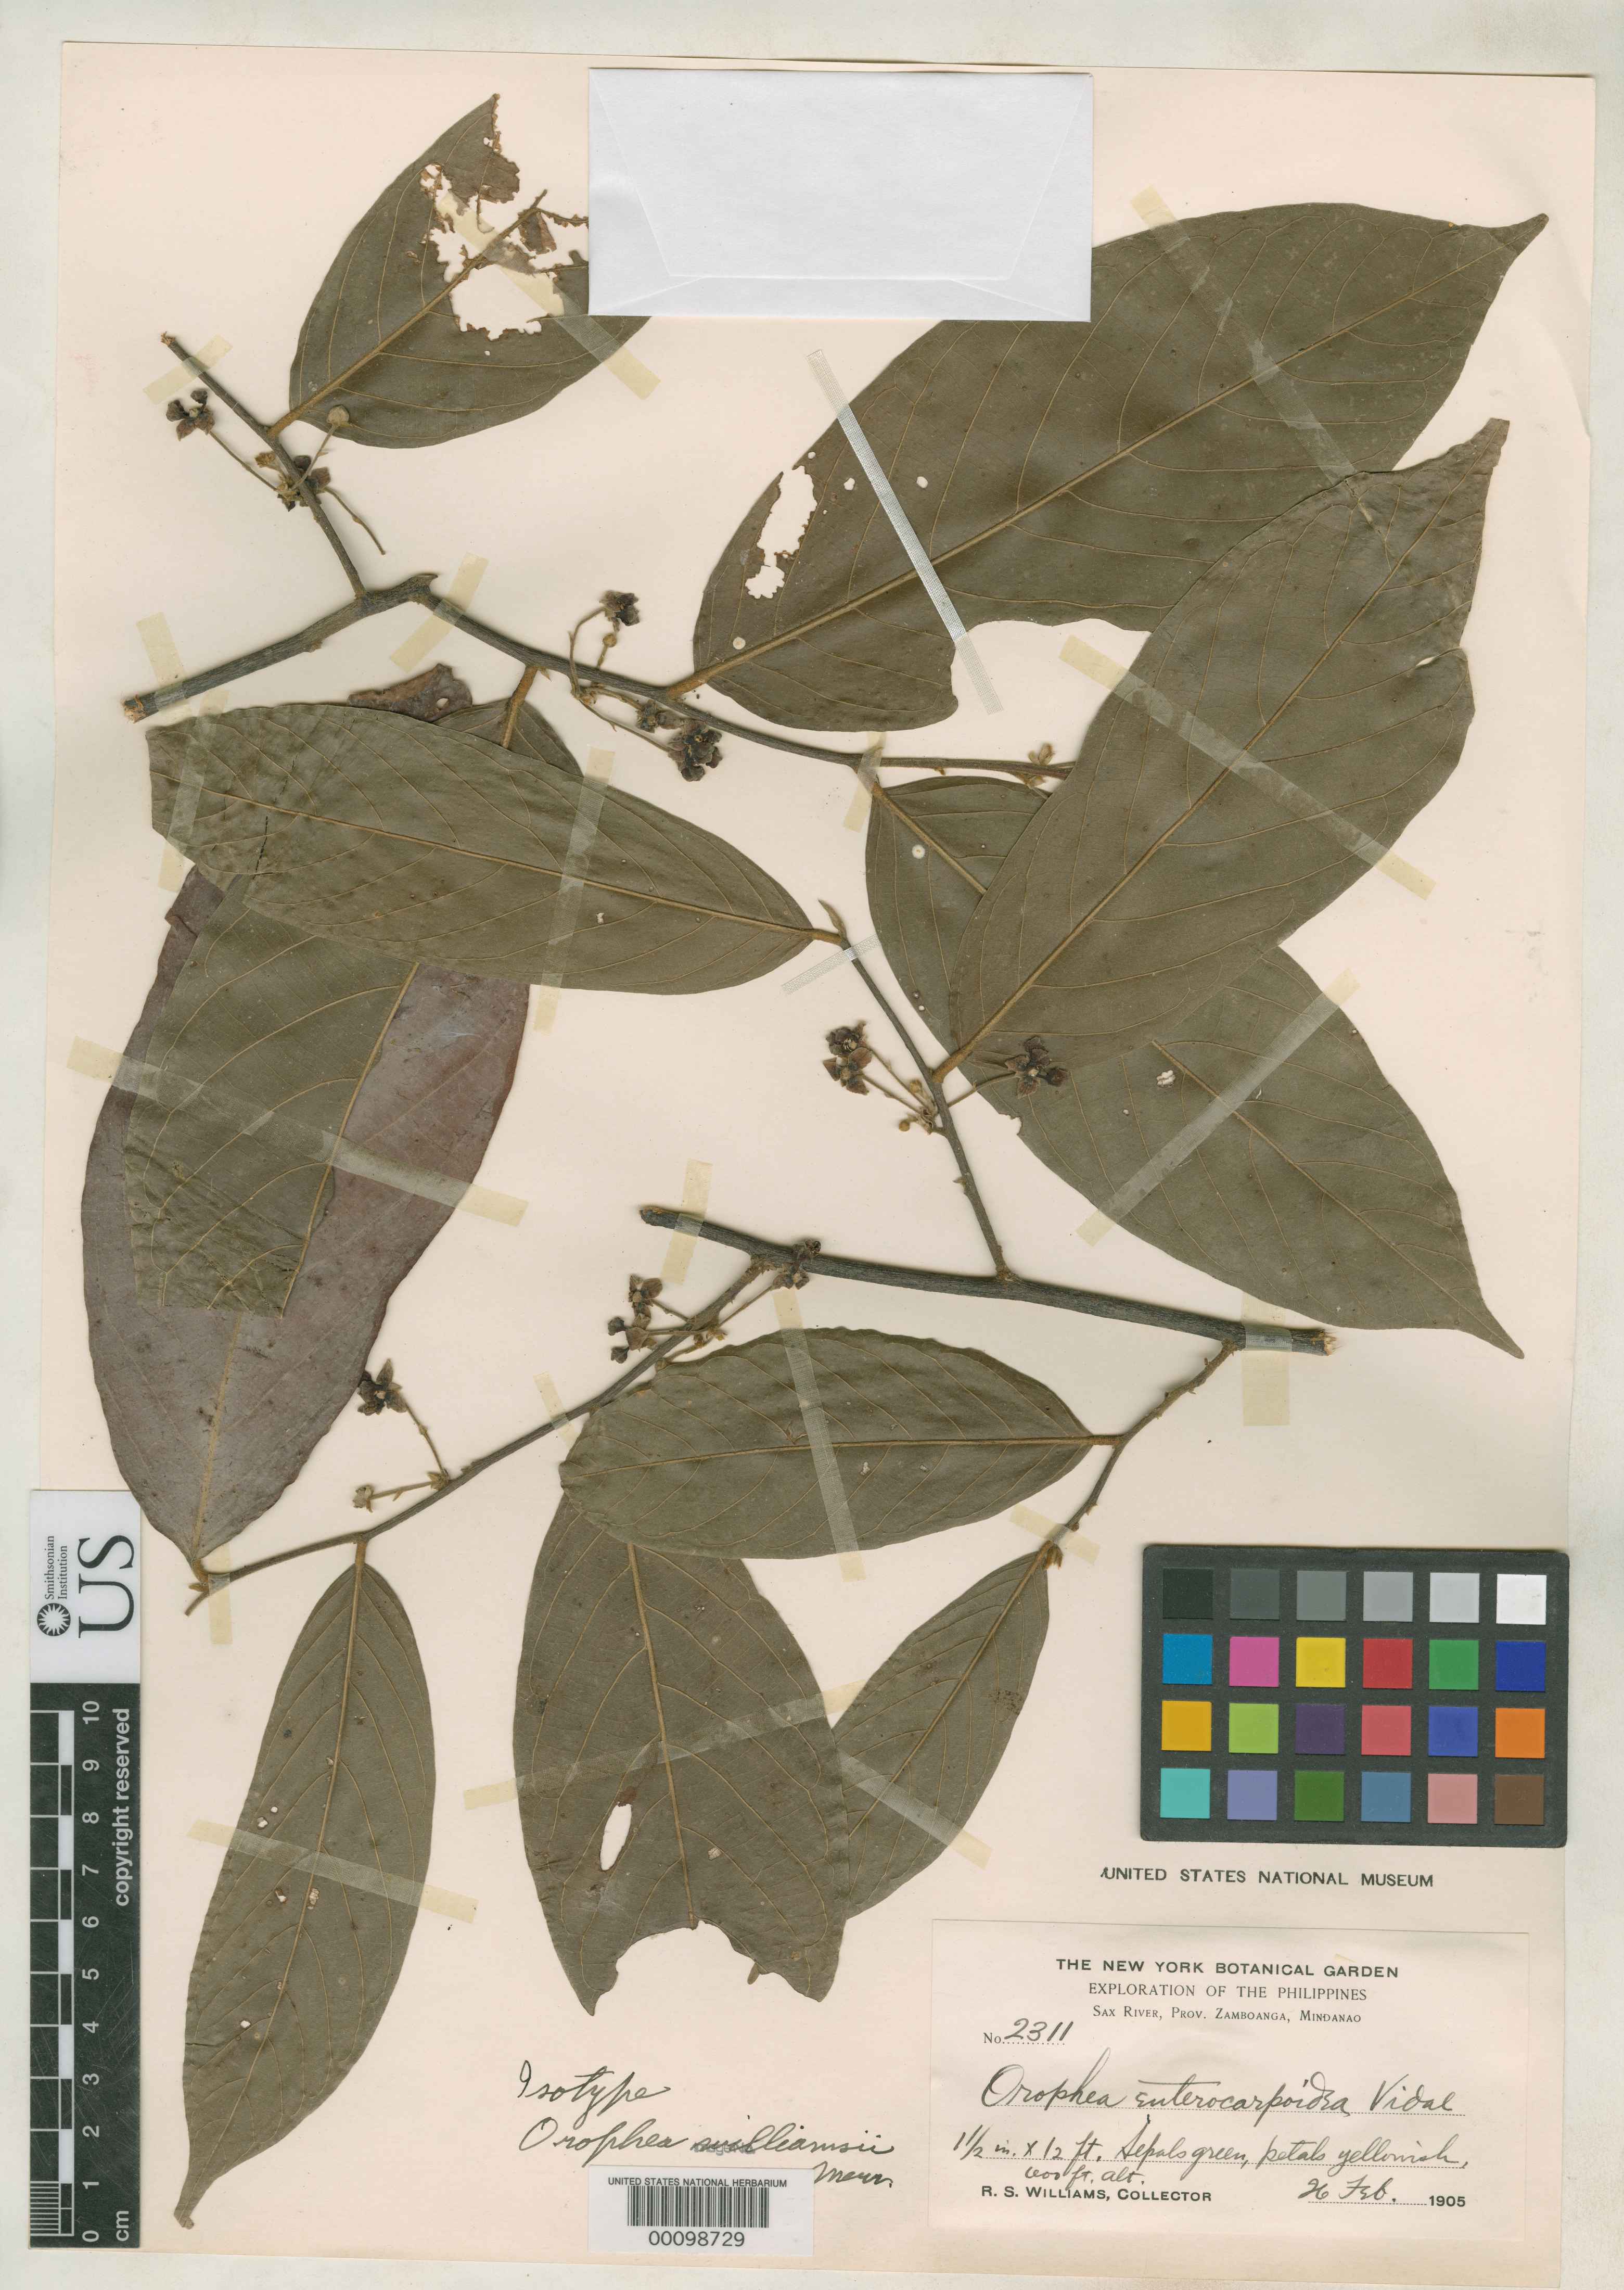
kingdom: Plantae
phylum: Tracheophyta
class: Magnoliopsida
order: Magnoliales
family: Annonaceae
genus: Orophea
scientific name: Orophea williamsii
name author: Merr.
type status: Isolectotype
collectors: R. S. Williams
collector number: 2311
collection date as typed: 26 Feb 1905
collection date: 1905-02-26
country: Philippines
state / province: Zamboanga Peninsula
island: Mindanao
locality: Sax River.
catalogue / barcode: US 707896